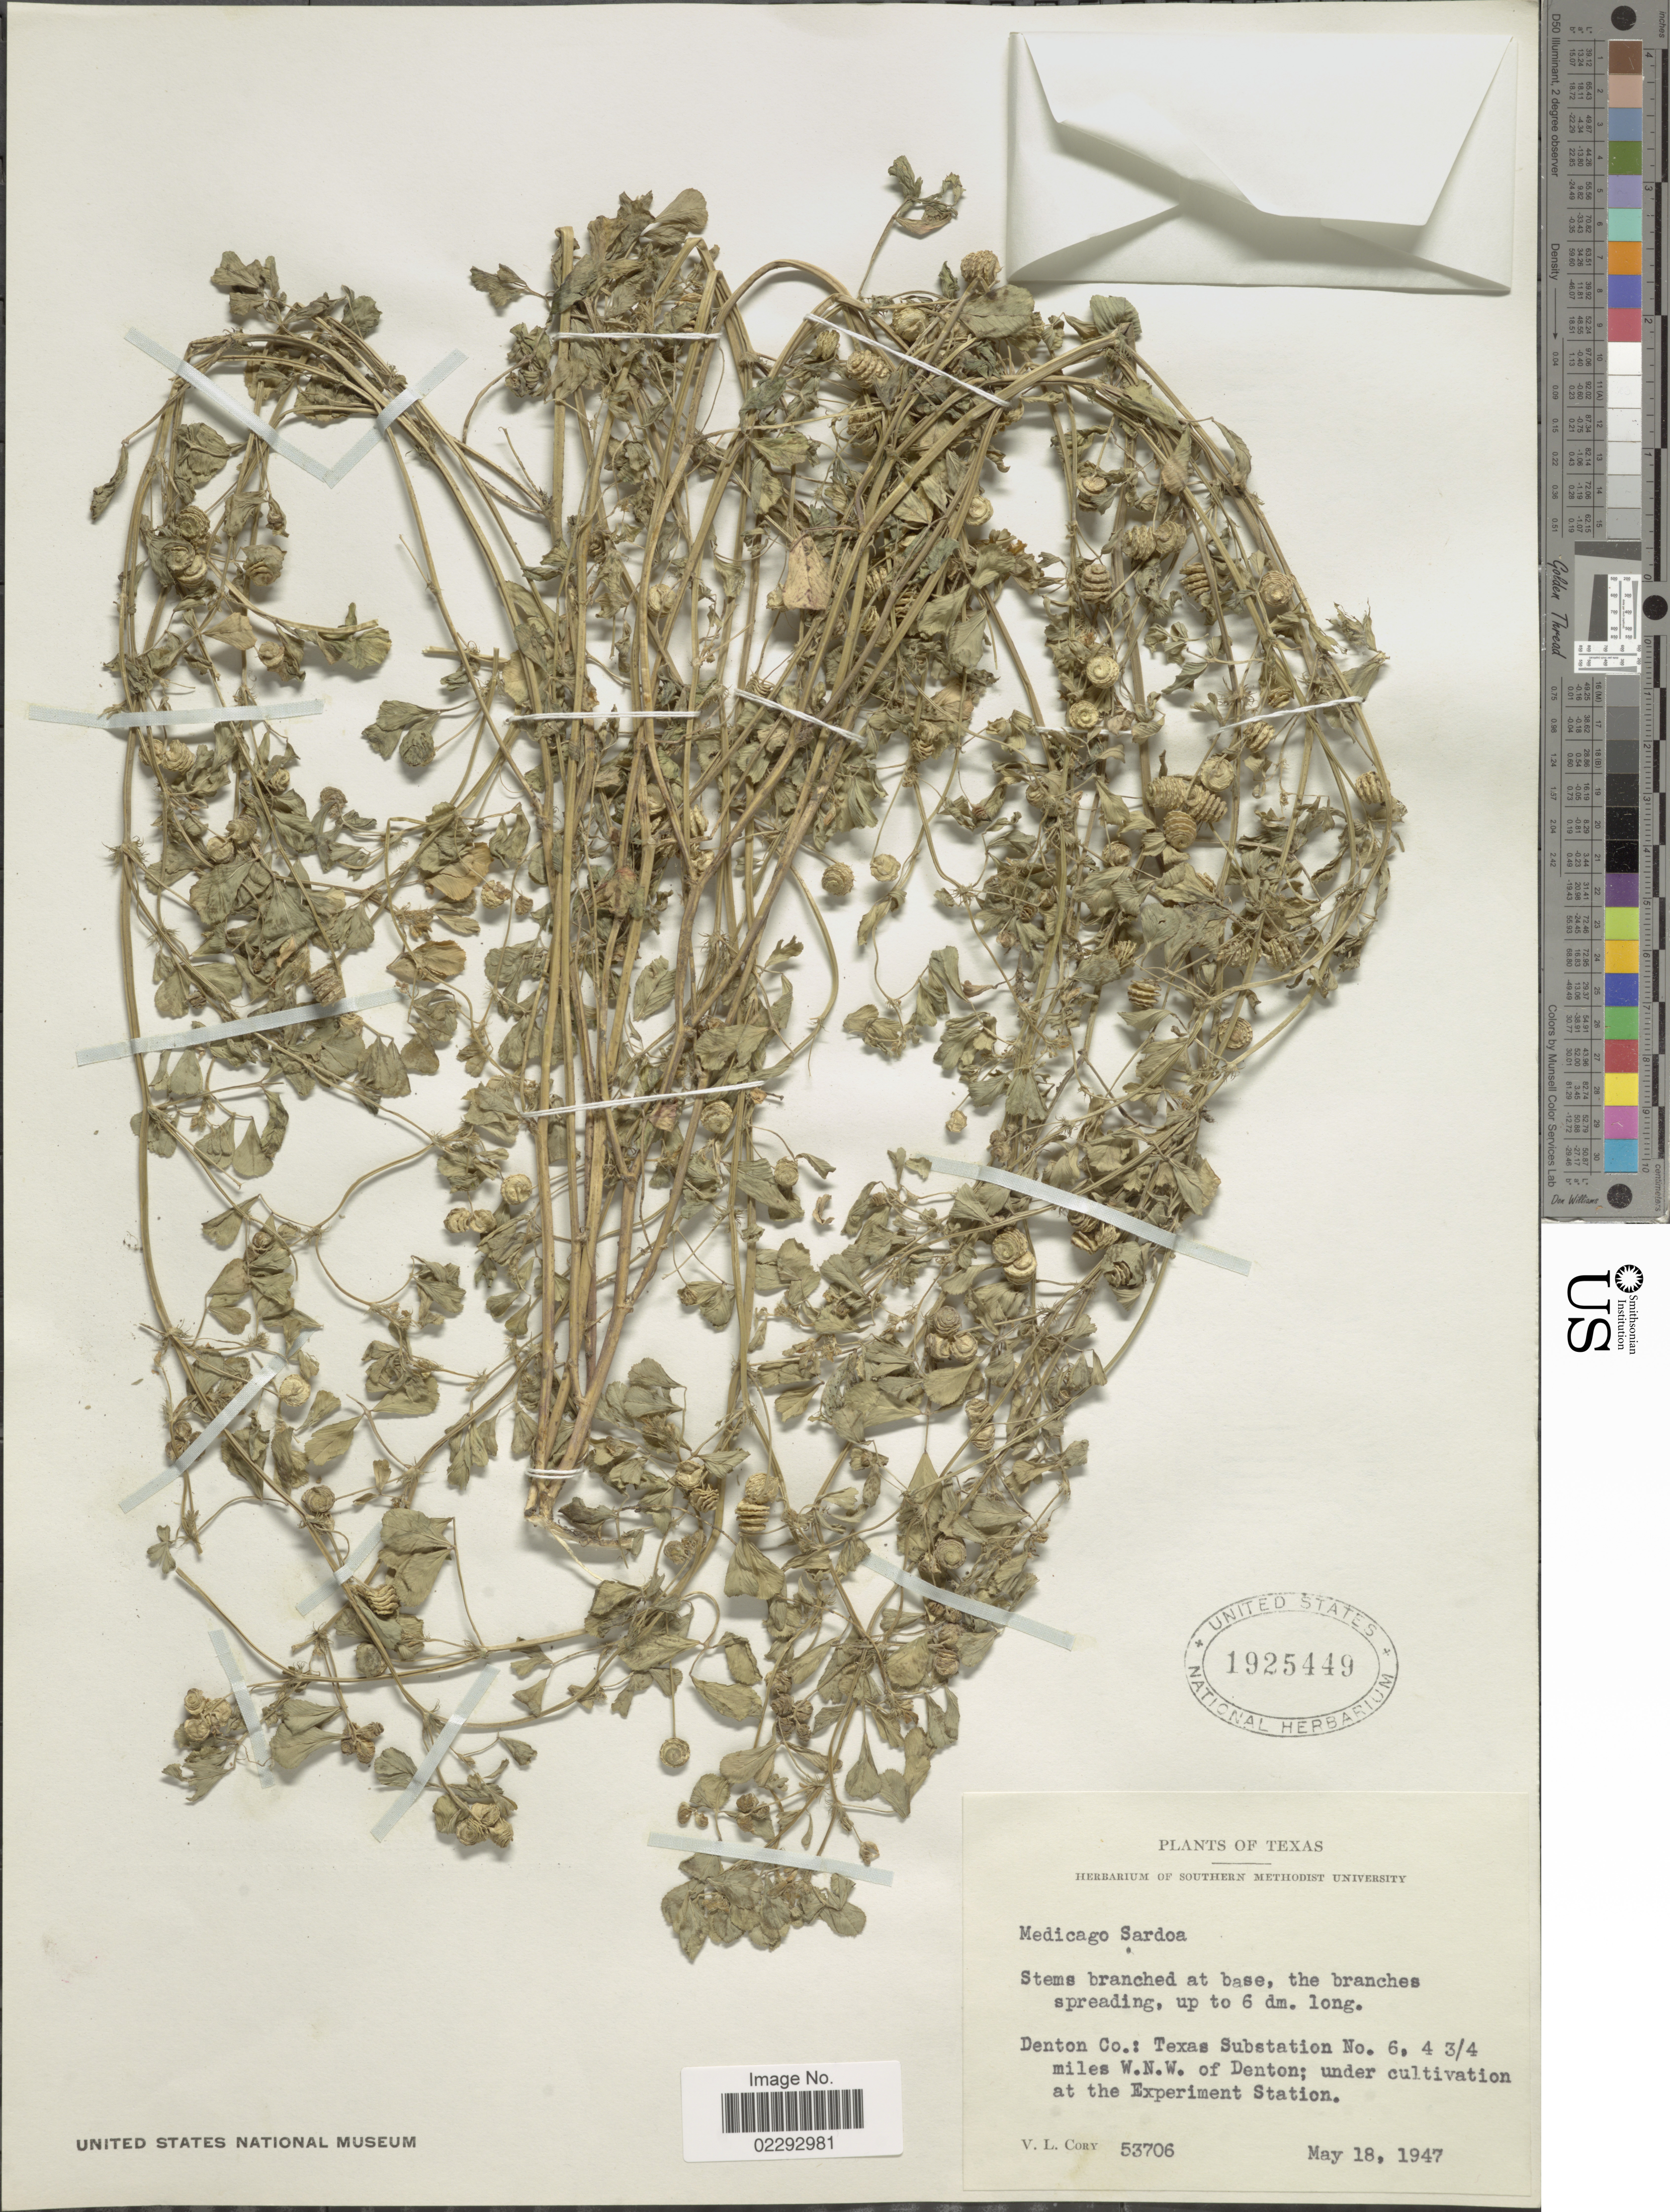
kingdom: Plantae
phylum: Tracheophyta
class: Magnoliopsida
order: Fabales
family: Fabaceae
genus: Medicago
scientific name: Medicago sardoa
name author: Moris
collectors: V. Cory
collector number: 530706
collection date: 1947-05-18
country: United States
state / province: Texas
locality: Texas, Denton Co.: Texas Substation No. 6. 4 3/4 miles W.N.W. of Denton. Experiment Station.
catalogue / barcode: US 1925449